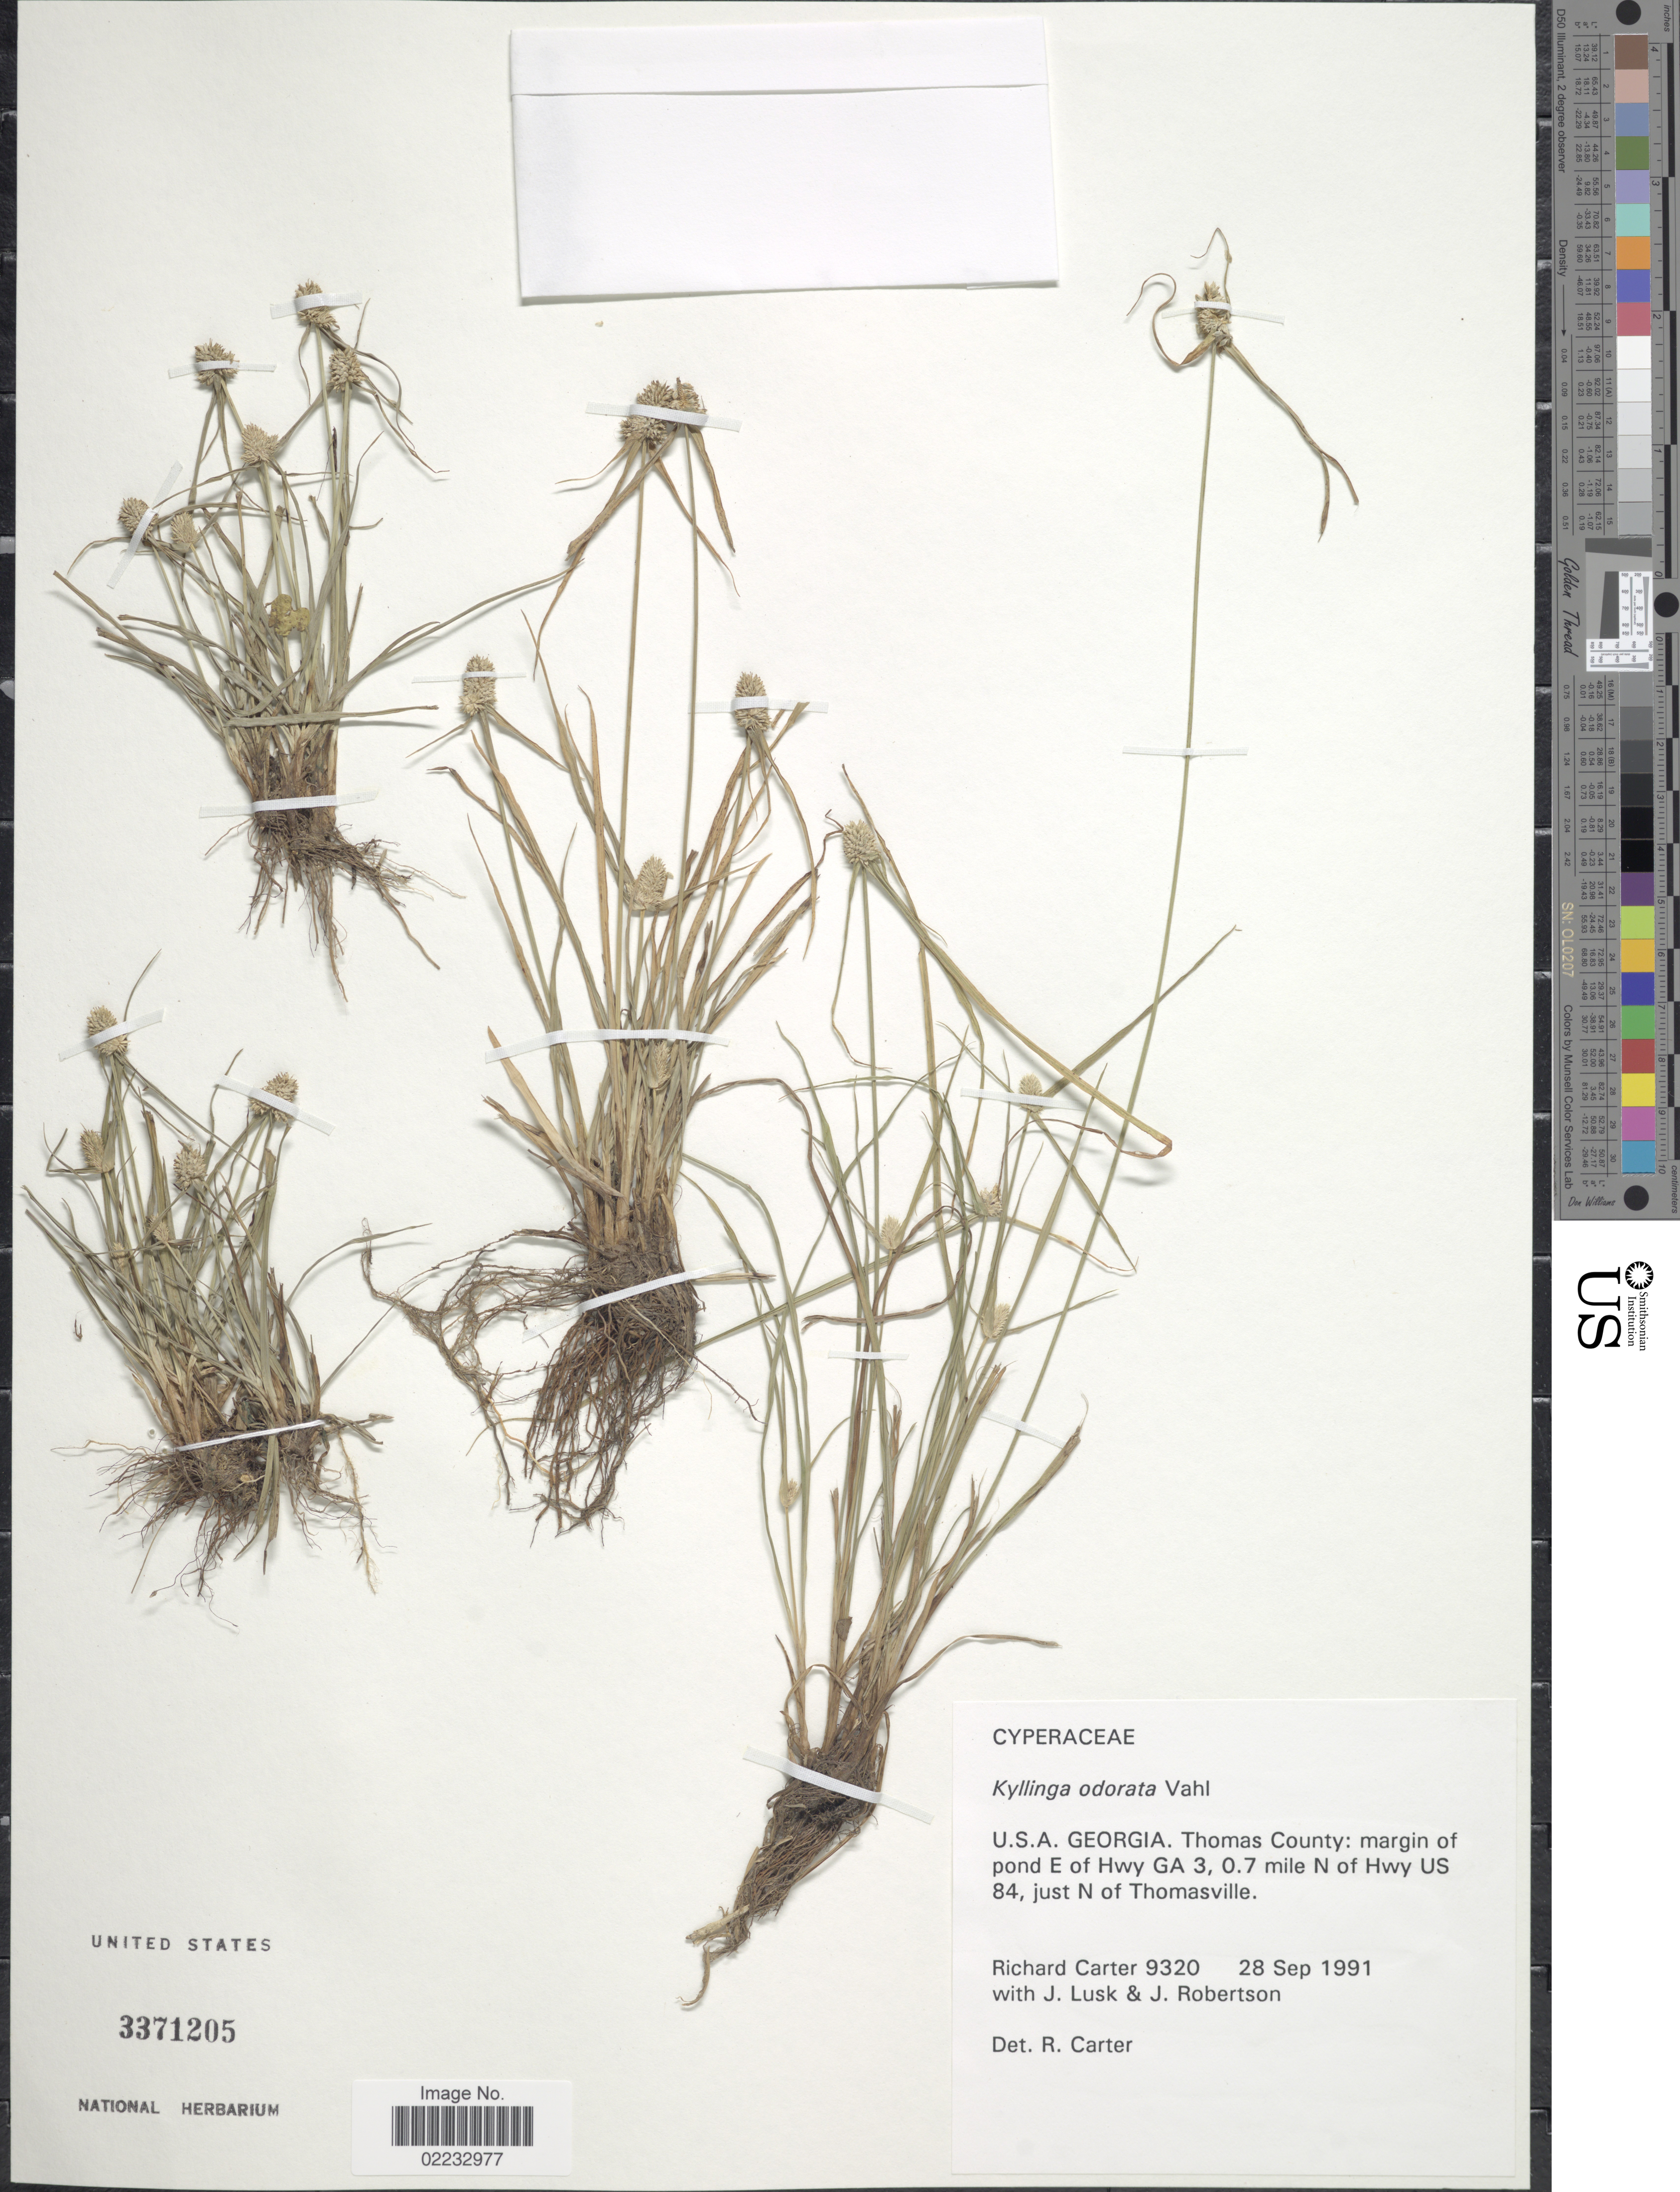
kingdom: Plantae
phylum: Tracheophyta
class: Liliopsida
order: Poales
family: Cyperaceae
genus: Cyperus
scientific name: Cyperus sesquiflorus subsp. sesquiflorus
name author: (Torr.) Mattf. & Kük.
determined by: Strong, M. T., (US), Smithsonian Institution - National Museum of Natural History (UNITED STATES)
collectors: R. Carter, J. Lusk & J. Robertson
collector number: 9320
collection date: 1991-09-28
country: United States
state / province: Georgia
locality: Thomas County: margin of pond E of Hwy GA 3, 0.7 mile N of Hwy US 84, just N of Thomasville.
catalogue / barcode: US 3371205